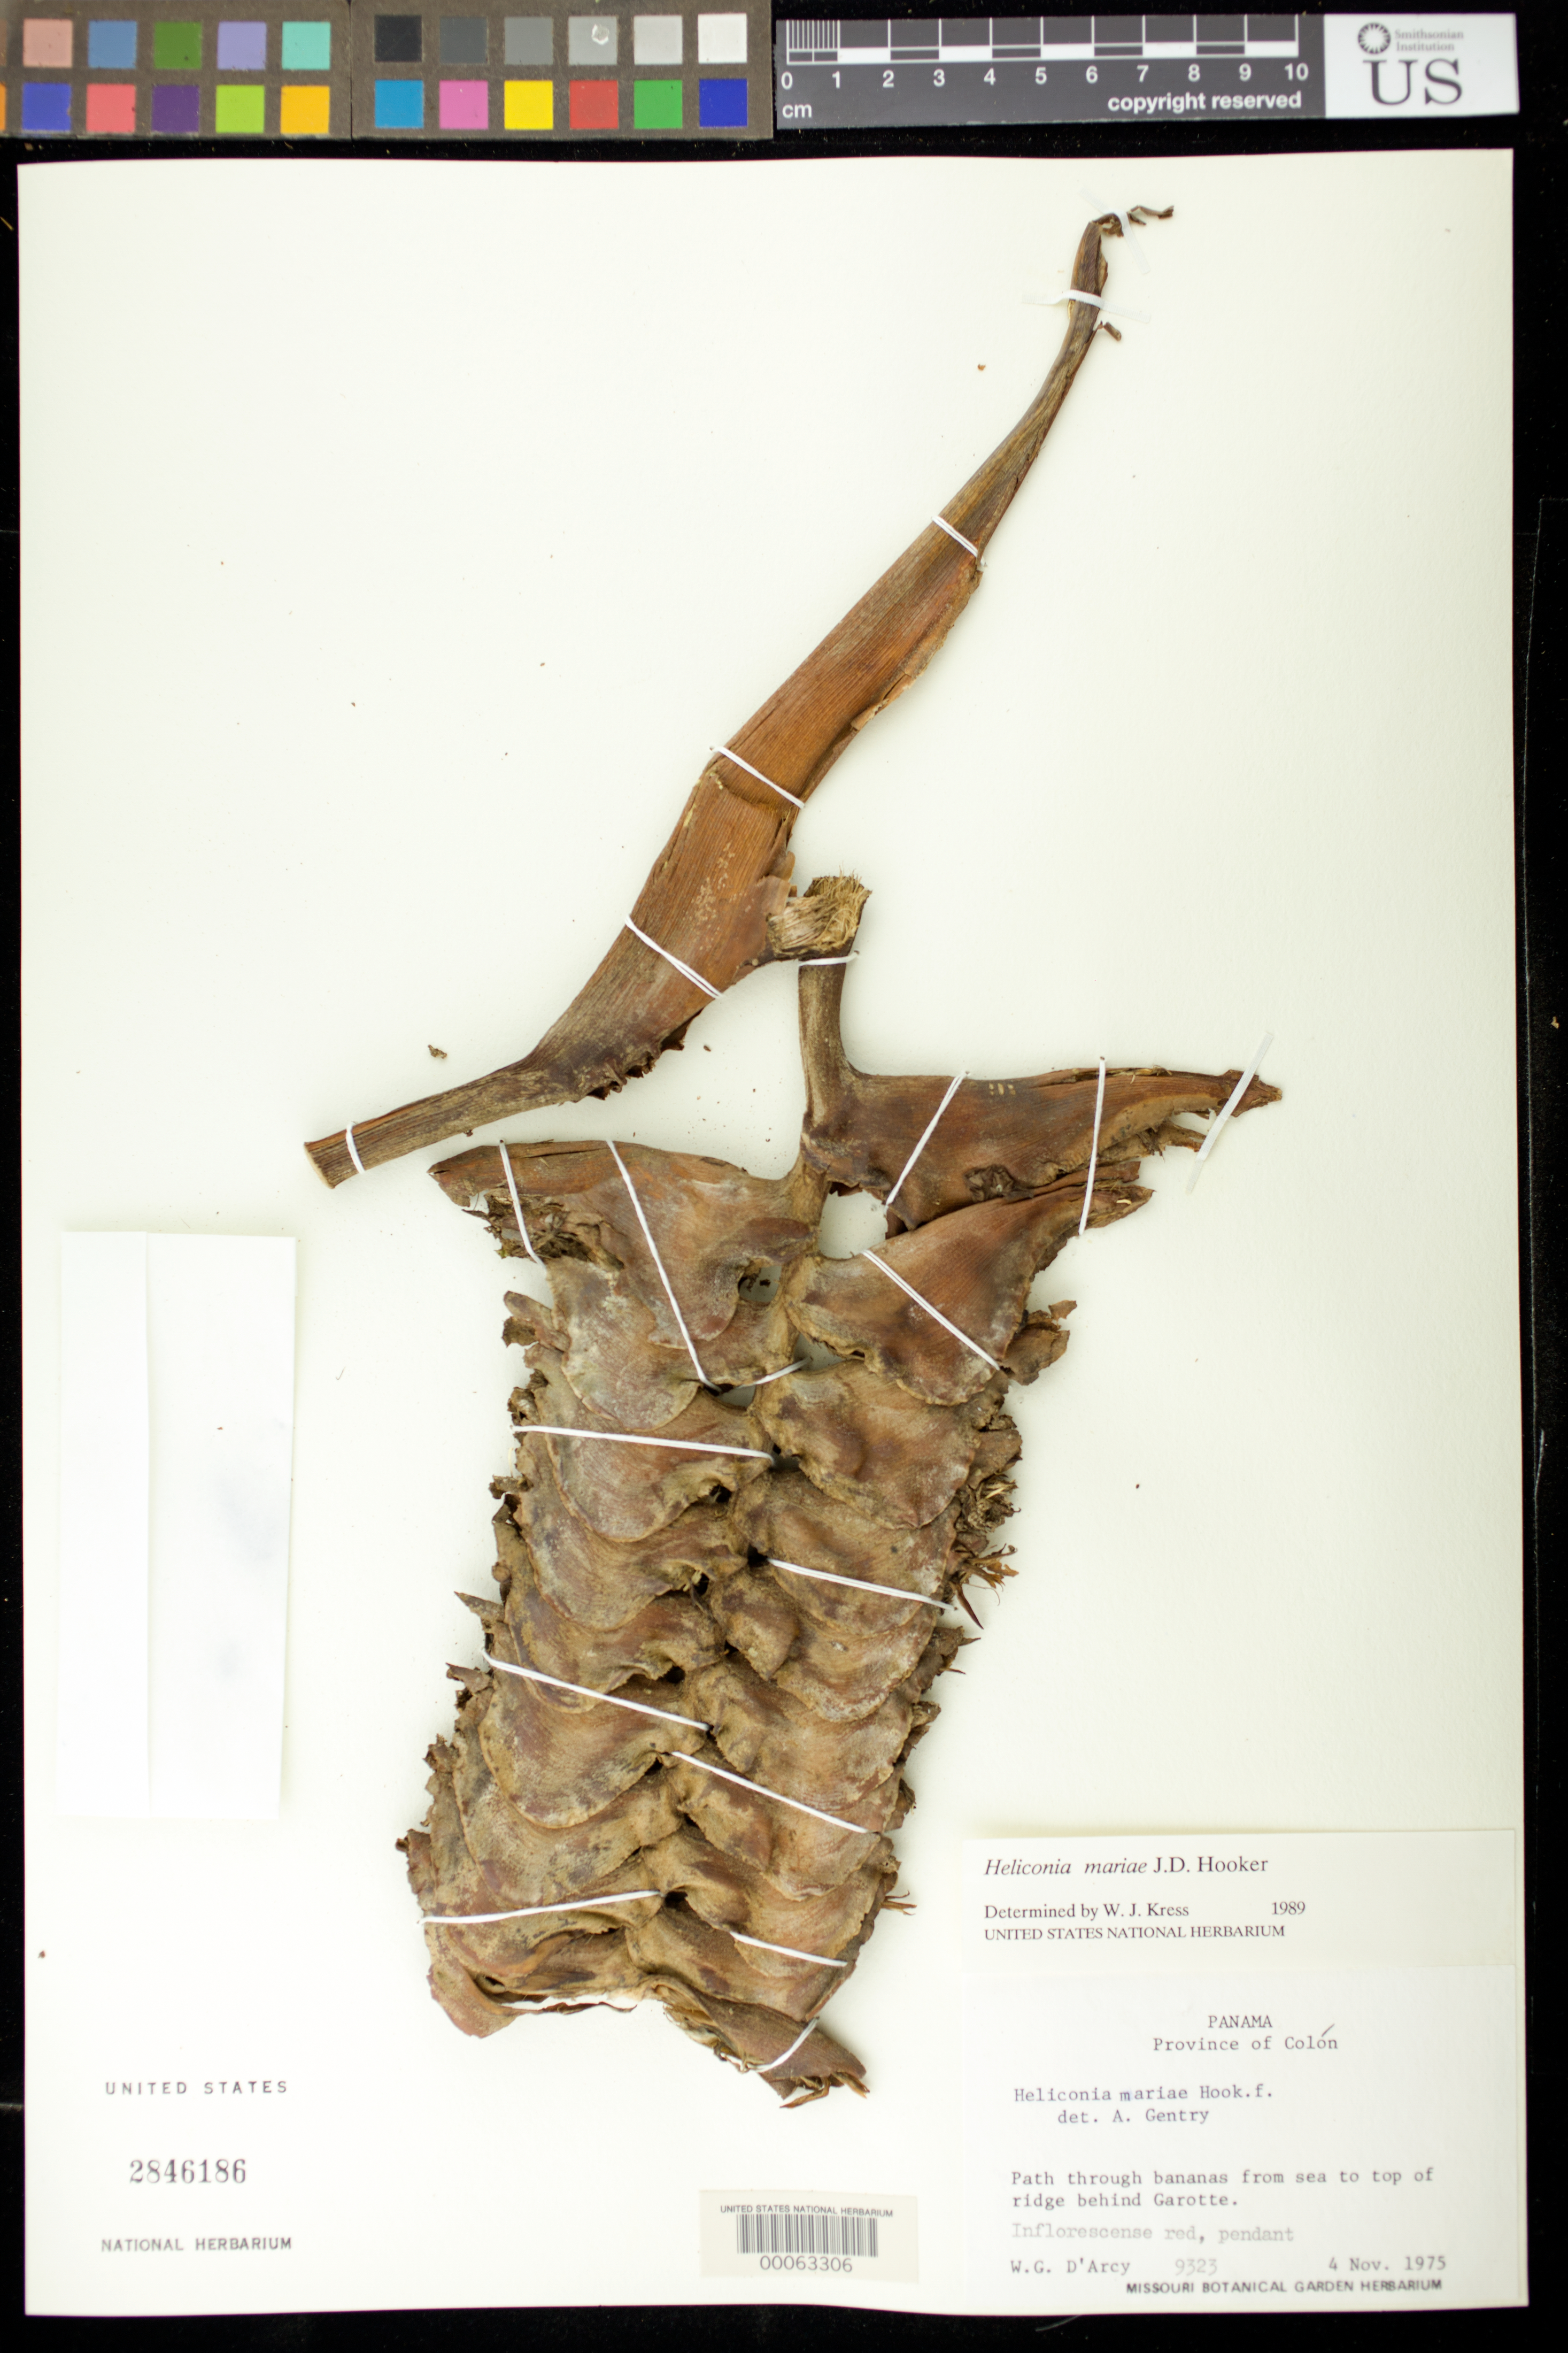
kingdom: Plantae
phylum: Tracheophyta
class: Liliopsida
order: Zingiberales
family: Heliconiaceae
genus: Heliconia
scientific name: Heliconia mariae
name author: Hook. f.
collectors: W. G. D'Arcy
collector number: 9323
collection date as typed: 04 Nov 1975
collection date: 1975-11-04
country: Panama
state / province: Colón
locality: Path through bananas from sea to top of ridge behind Garotte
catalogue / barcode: US 2846186